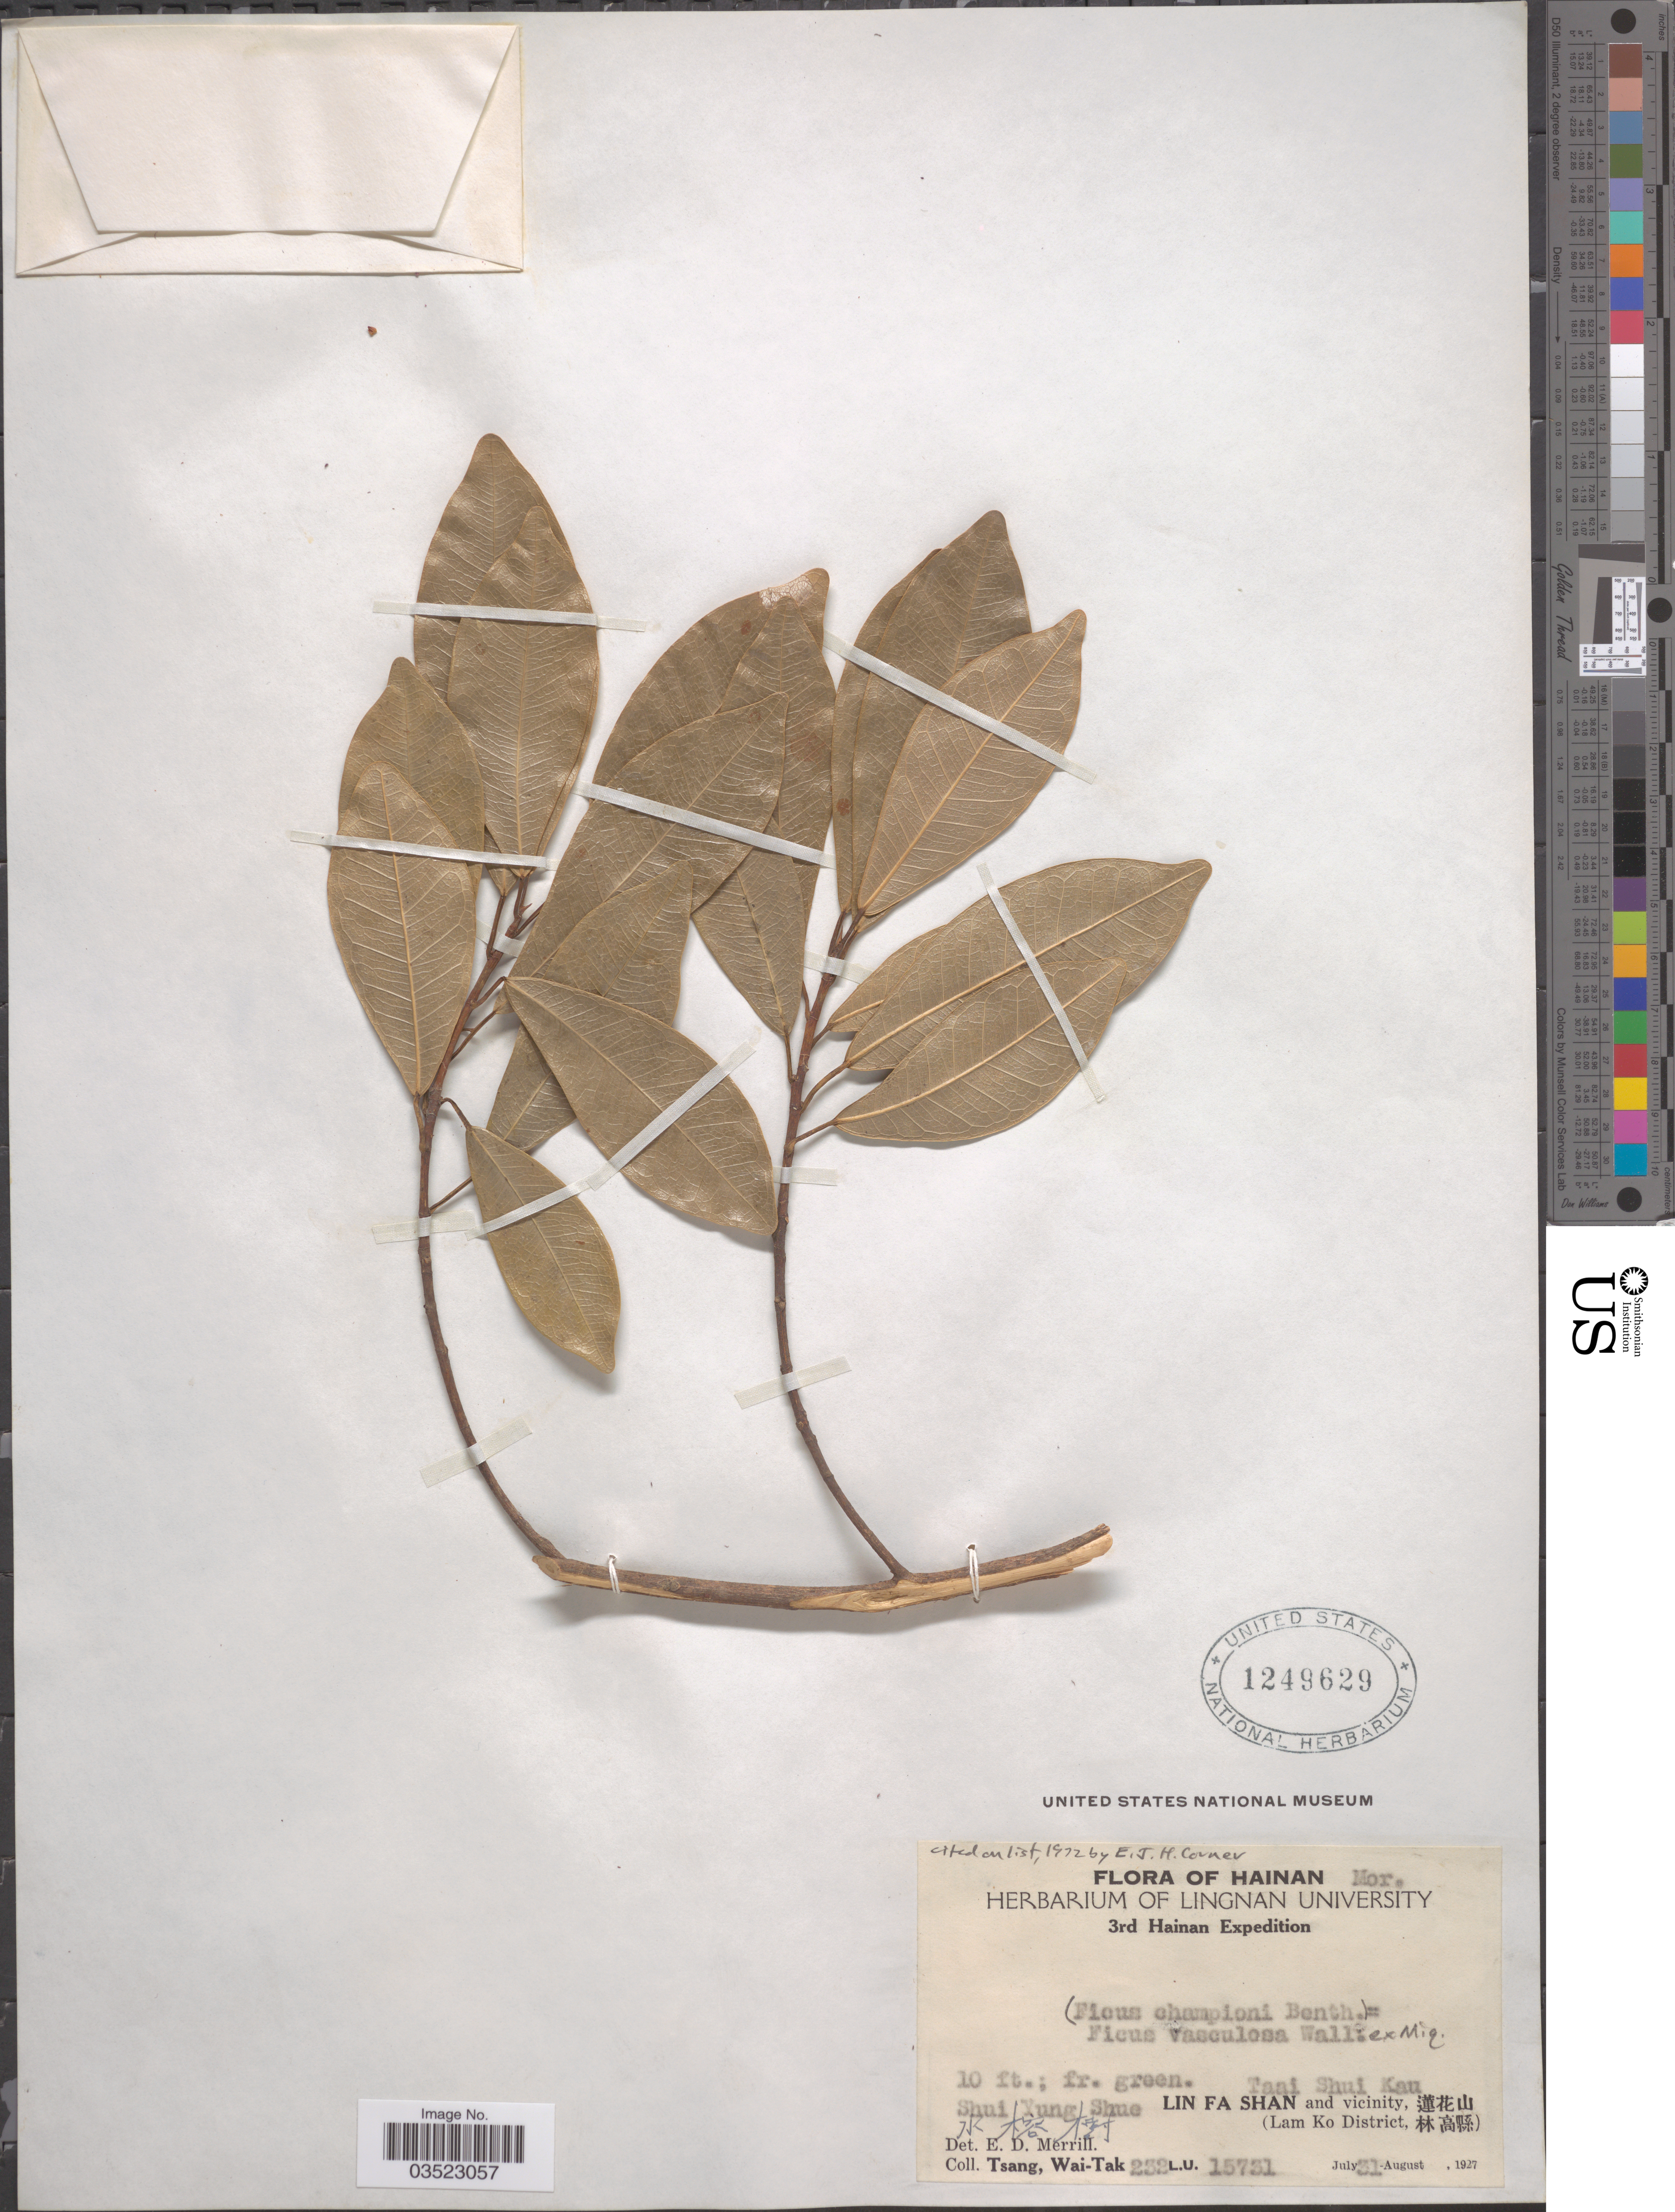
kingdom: Plantae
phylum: Tracheophyta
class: Magnoliopsida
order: Rosales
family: Moraceae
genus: Ficus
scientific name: Ficus vasculosa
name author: Wall. ex Miq.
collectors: W. T. Tsang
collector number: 232L.U.15731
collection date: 1927-07-31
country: China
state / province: Hainan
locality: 3rd Hainan Expedition. Shui Yung Shue X. Tani Shui Kau. Lin Fa Shan and vicinity, X. (Lam Ko District, X).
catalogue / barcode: US 1249629